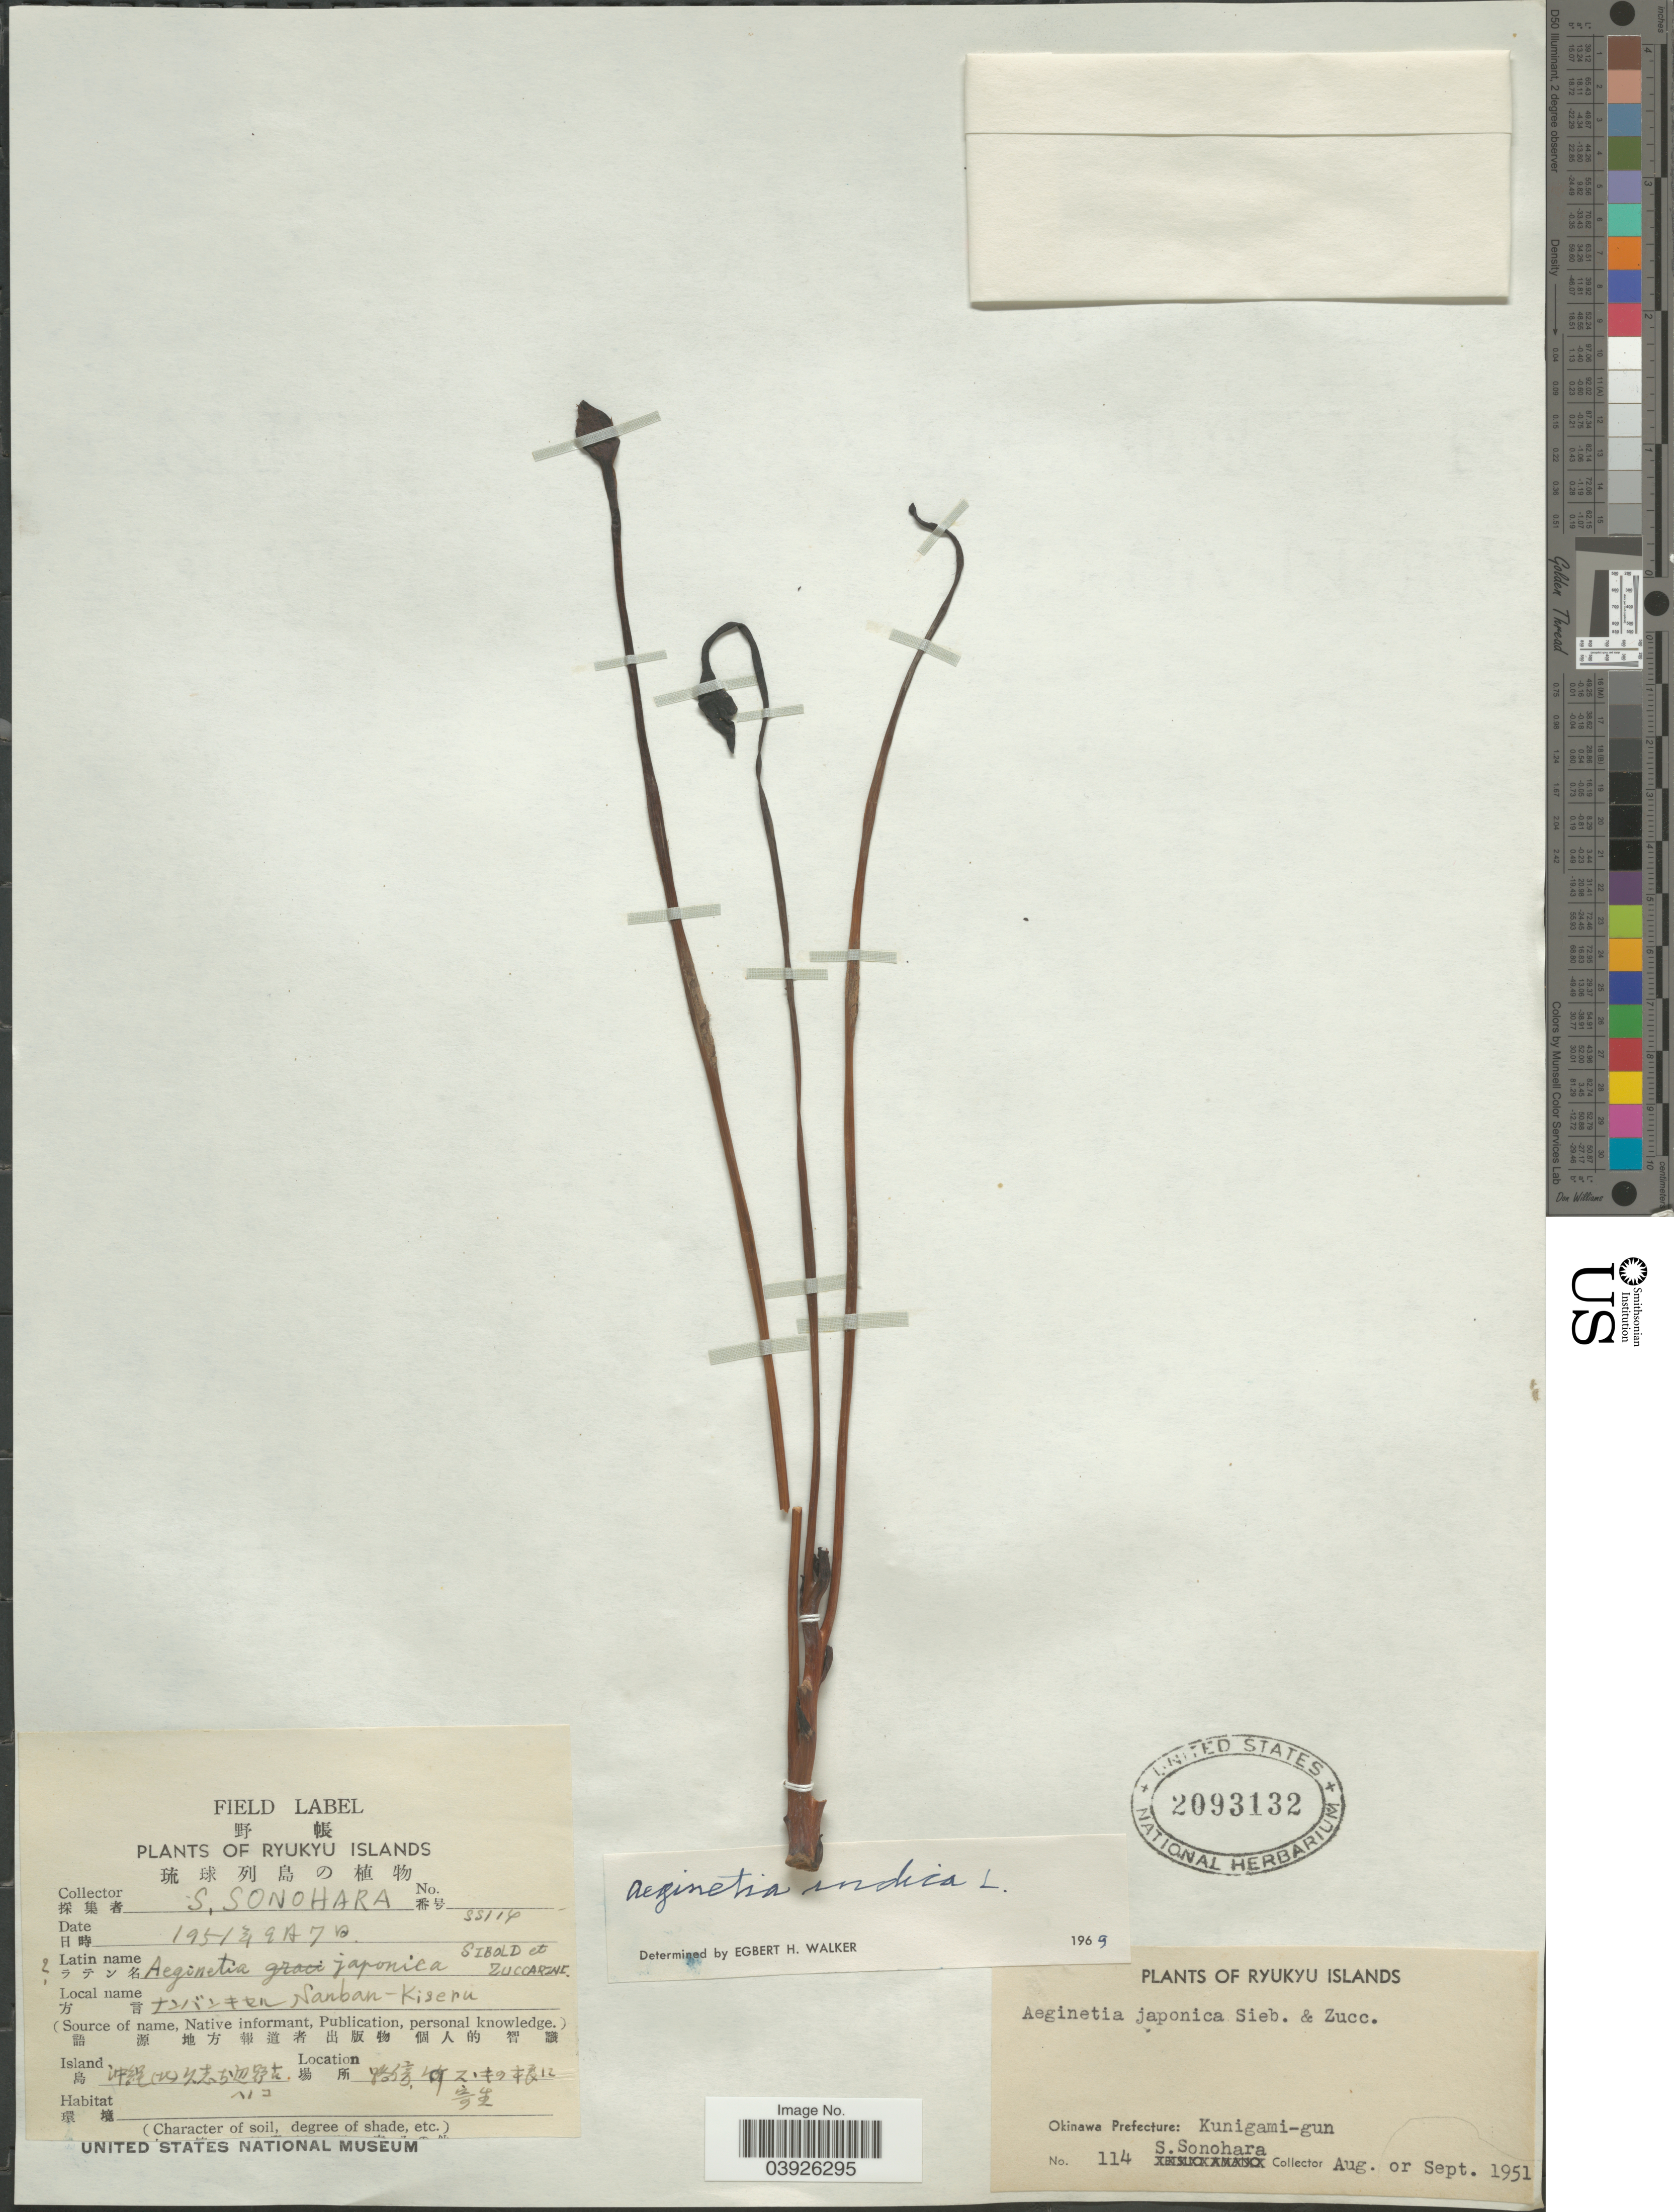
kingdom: Plantae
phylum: Tracheophyta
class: Magnoliopsida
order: Lamiales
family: Orobanchaceae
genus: Aeginetia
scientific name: Aeginetia indica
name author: L.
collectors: S. Sonohara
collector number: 114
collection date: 1951-09-07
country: Japan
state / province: Okinawa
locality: The Ryukyu Islands. Okinawa Prefecture: Kunigami-gun. Island X.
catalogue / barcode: US 2093132